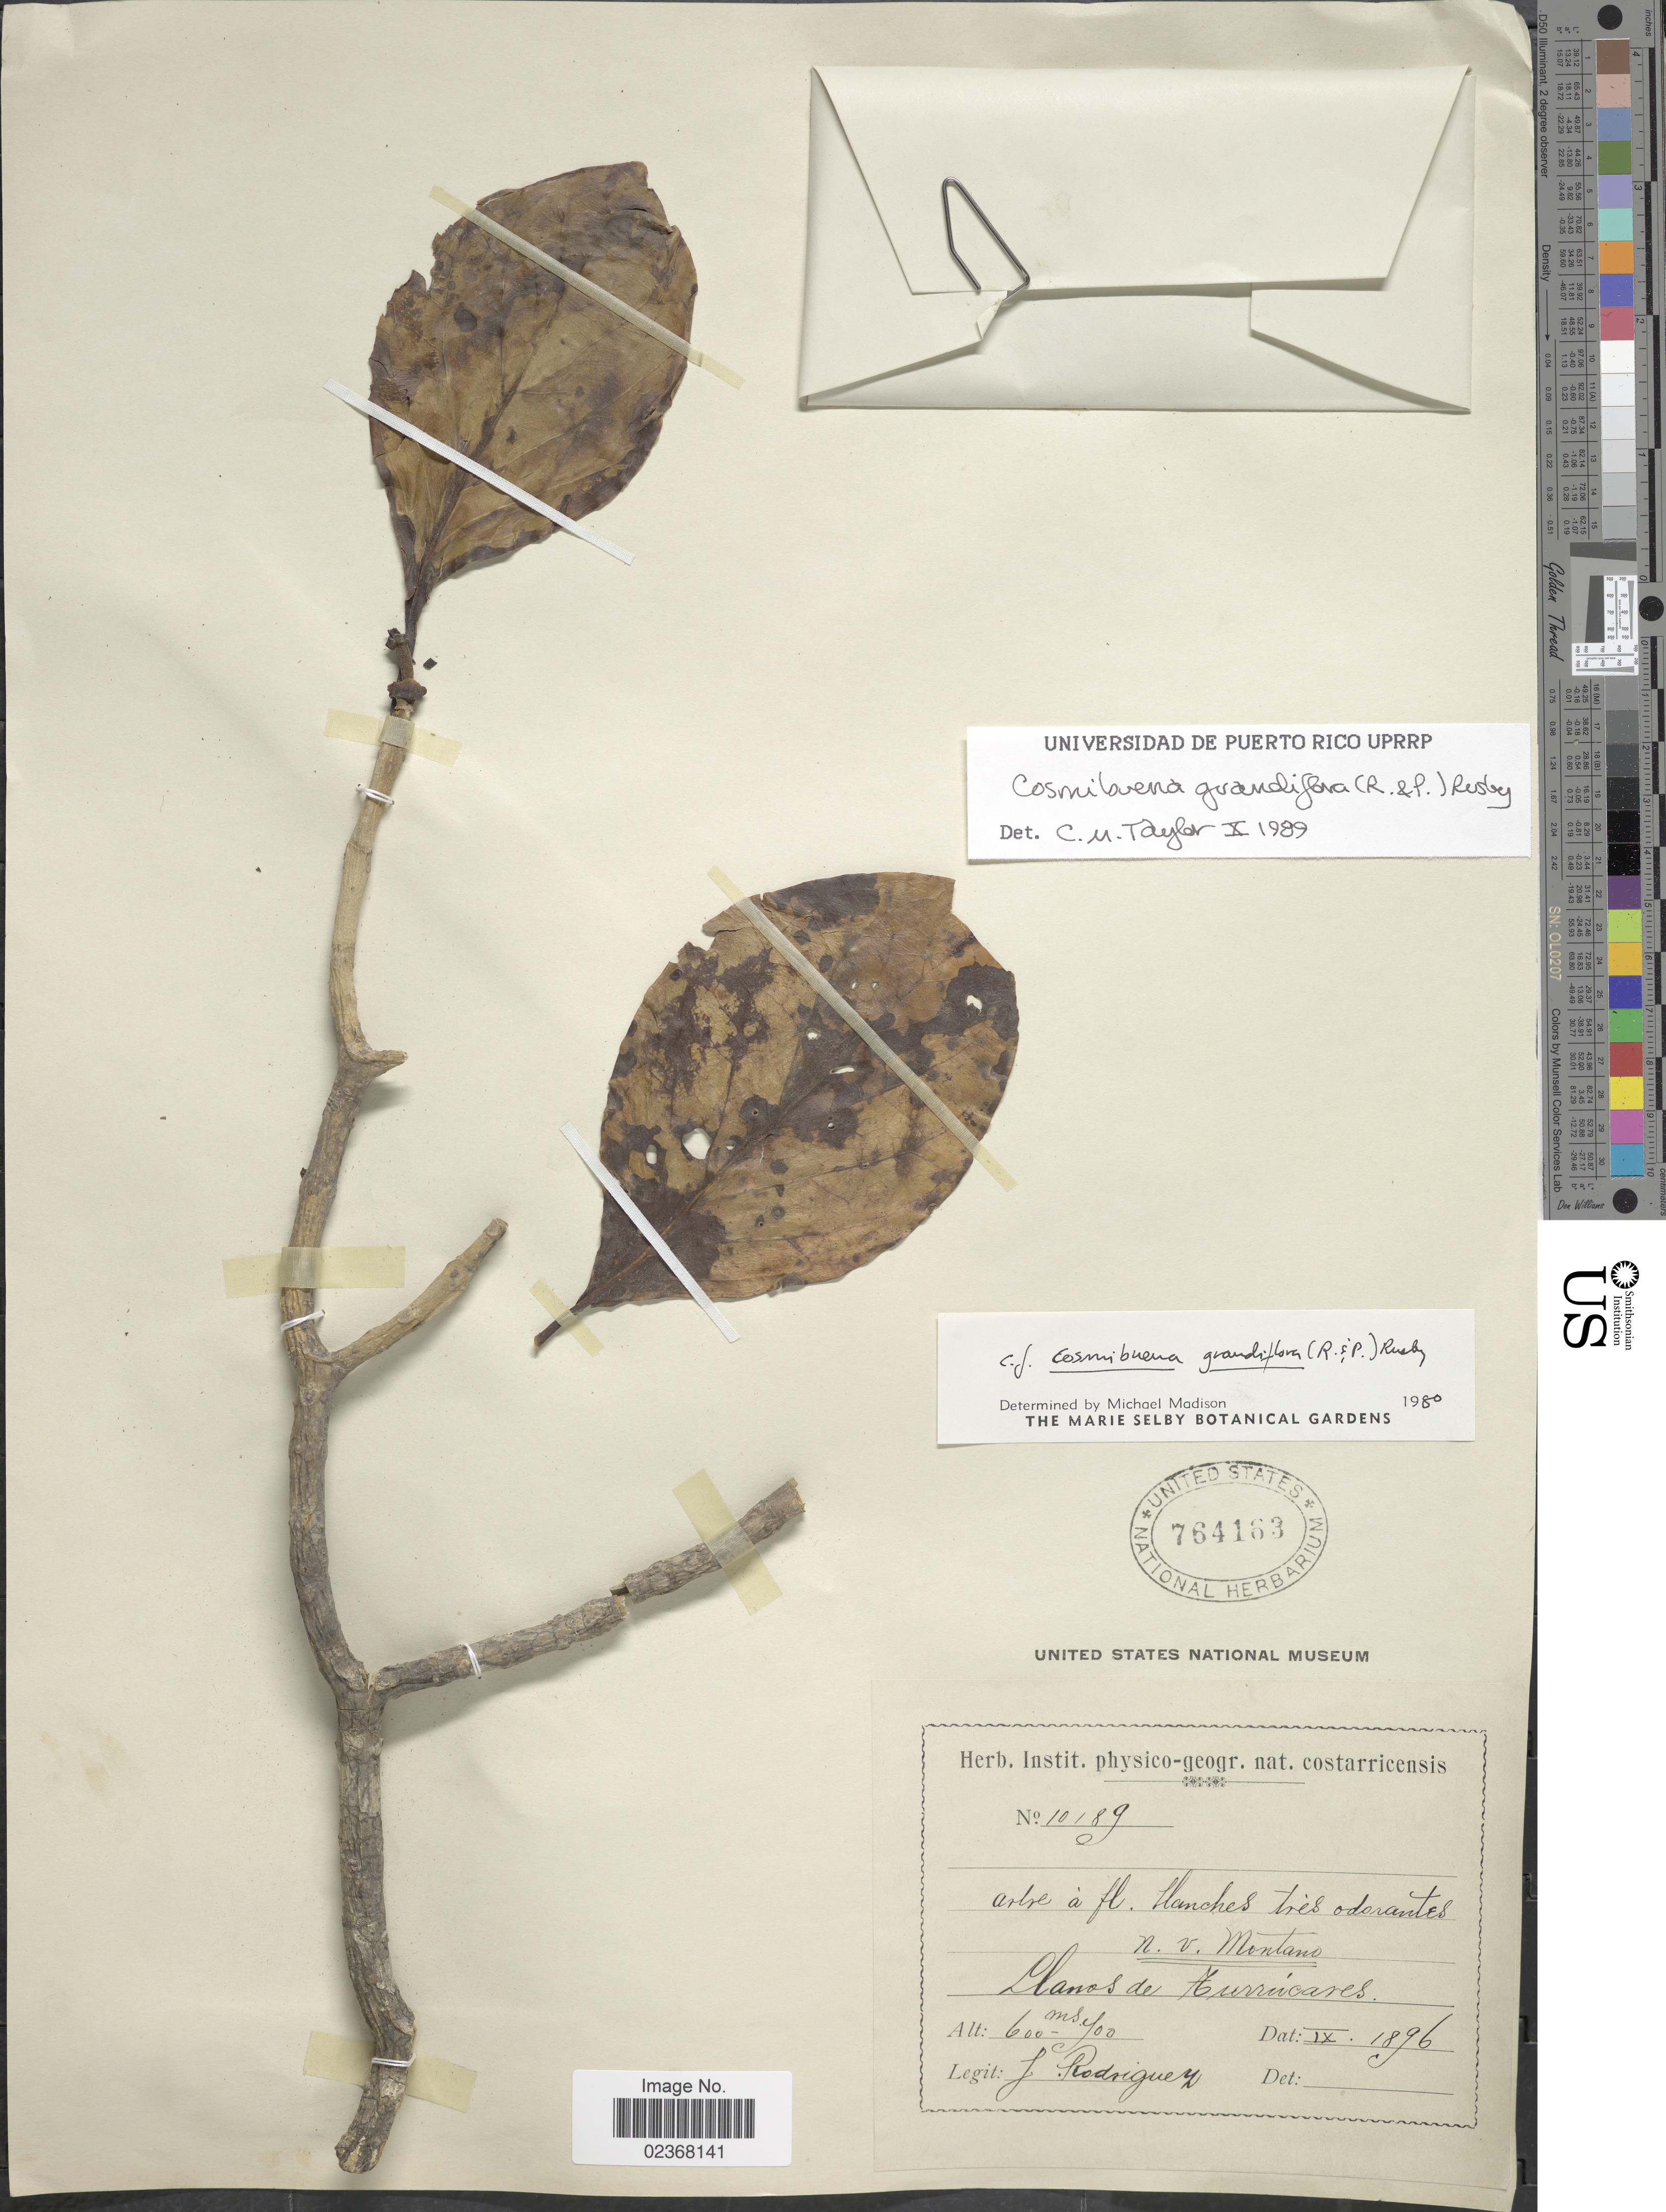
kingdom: Plantae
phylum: Tracheophyta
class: Magnoliopsida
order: Gentianales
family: Rubiaceae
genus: Cosmibuena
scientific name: Cosmibuena grandiflora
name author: (Rose & Pav.) Rusby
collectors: J. Rodriguez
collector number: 10189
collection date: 1896-09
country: Costa Rica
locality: Llanos de Turucares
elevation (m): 600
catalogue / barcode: US 764163